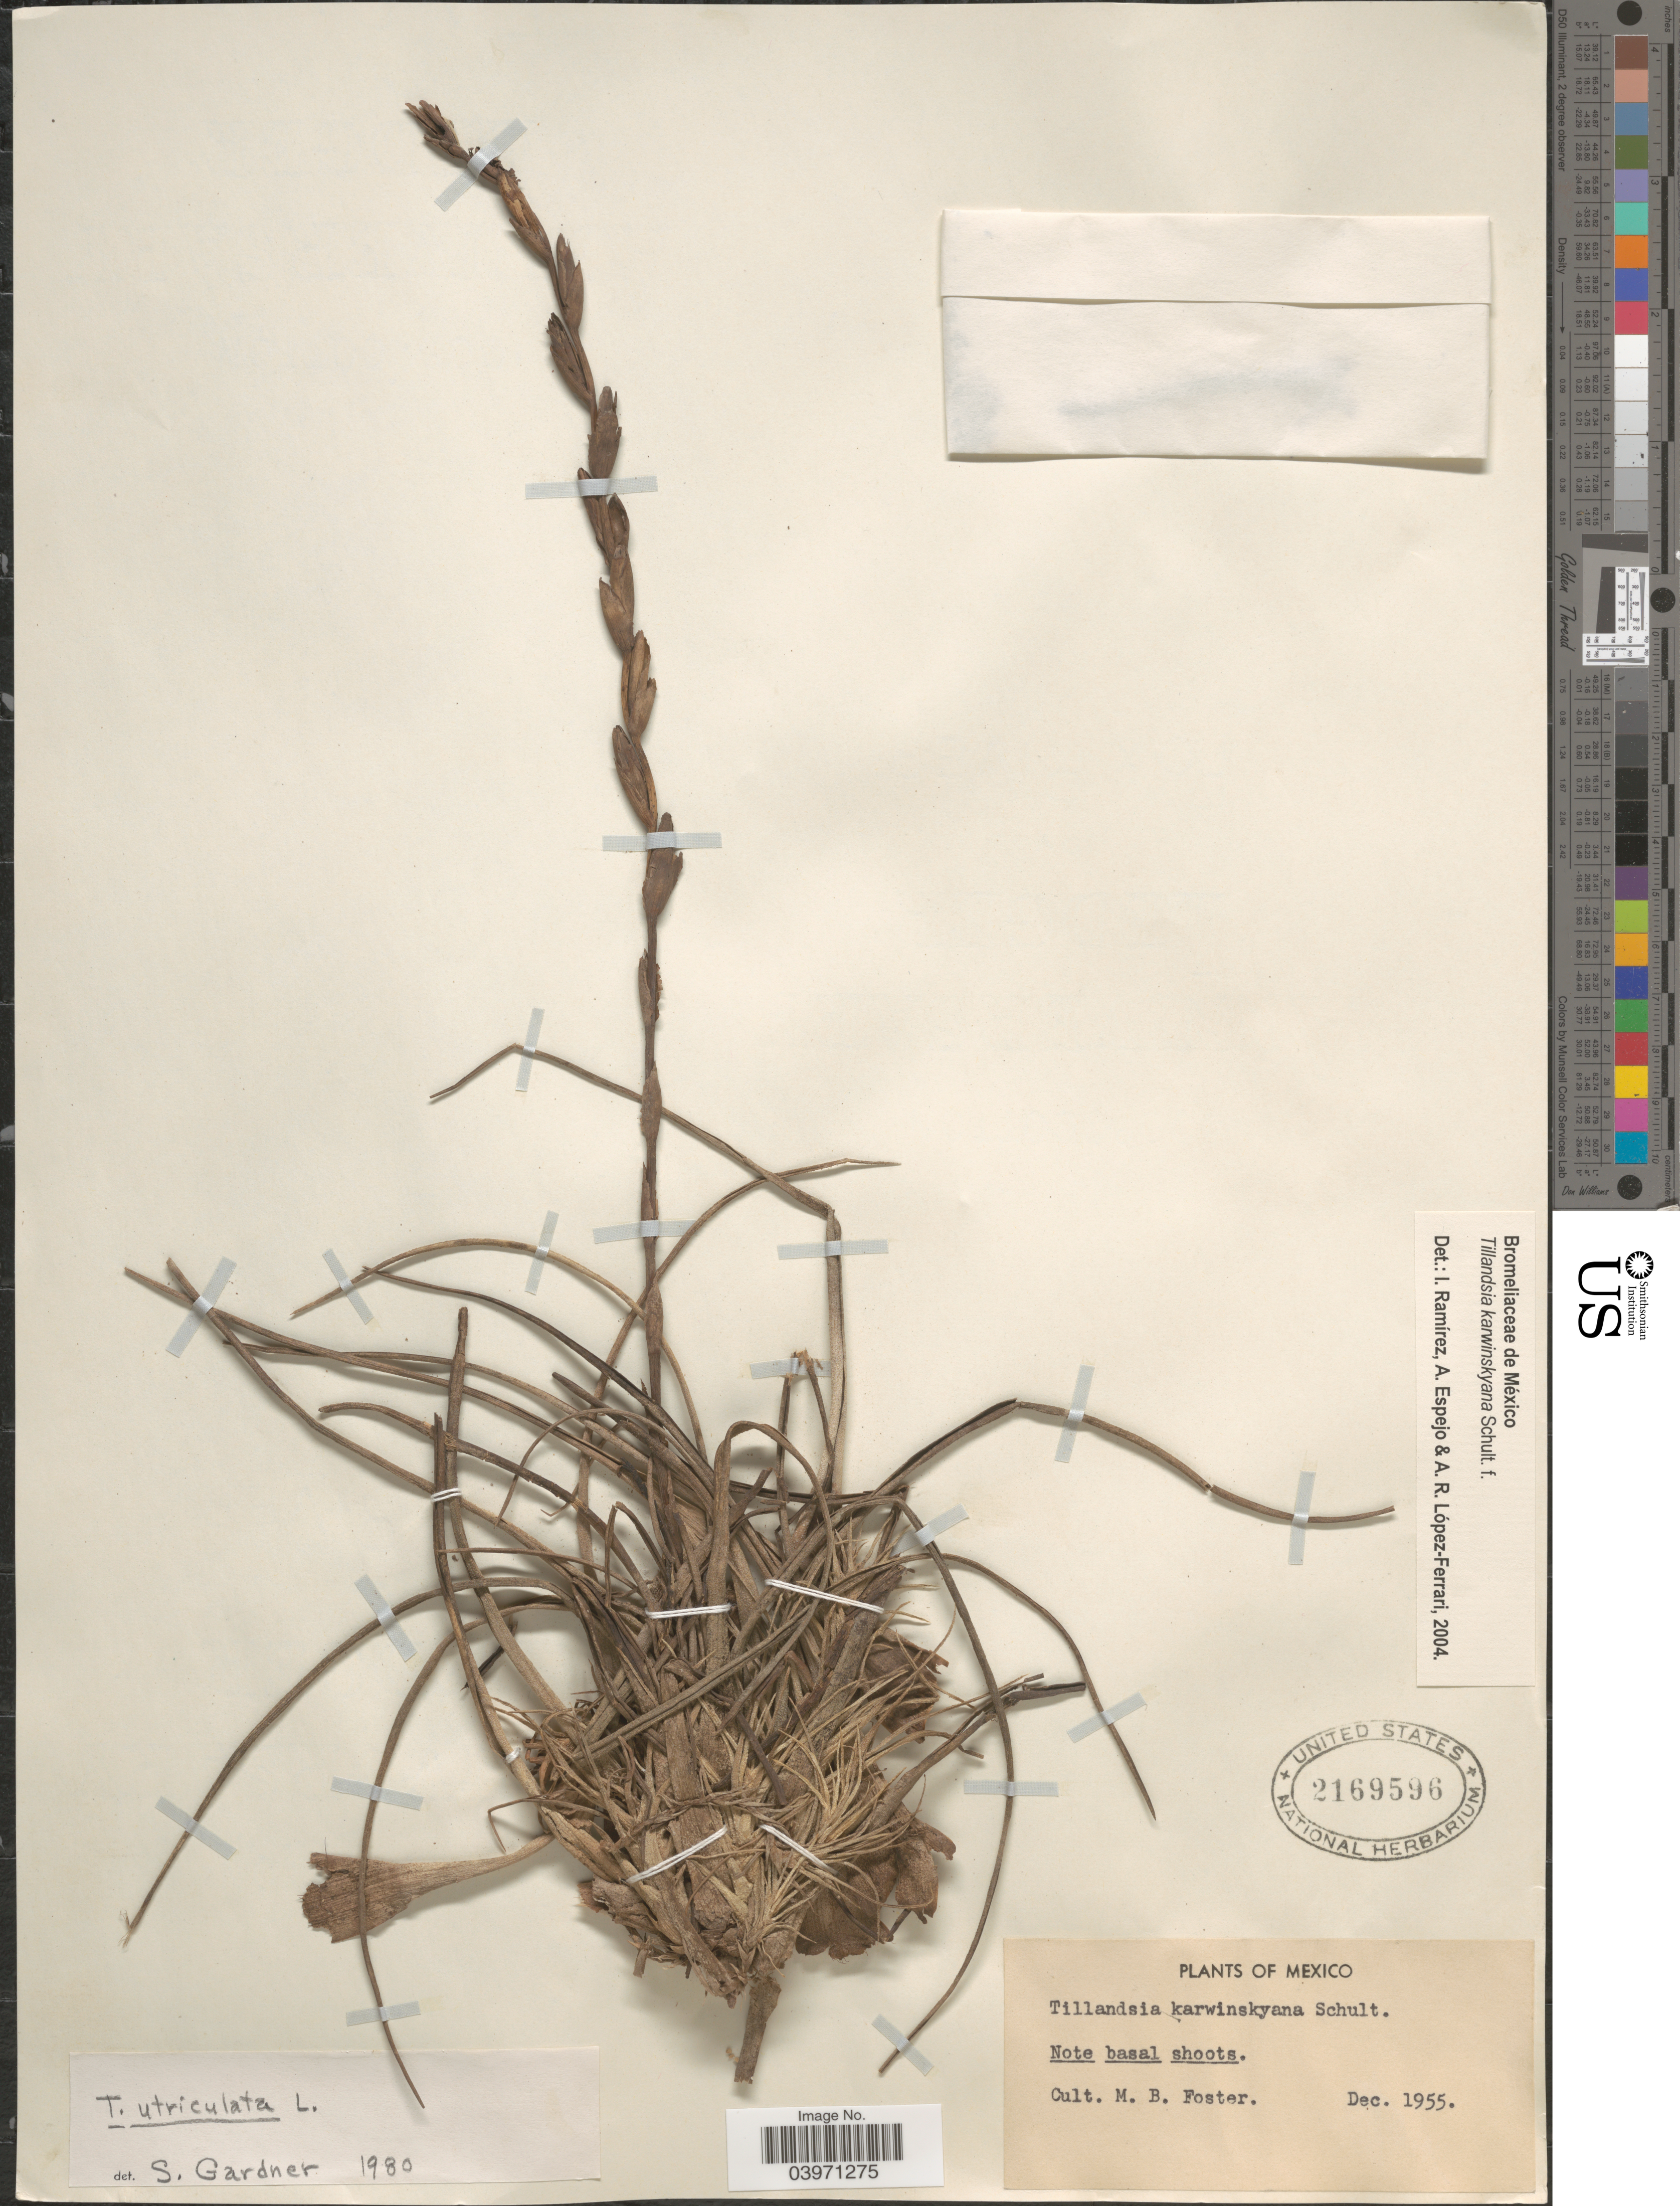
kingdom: Plantae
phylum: Tracheophyta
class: Liliopsida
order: Poales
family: Bromeliaceae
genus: Tillandsia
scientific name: Tillandsia karwinskyana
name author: Schult. f.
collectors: M. B. Foster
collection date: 1955-12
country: Mexico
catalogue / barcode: US 2169596